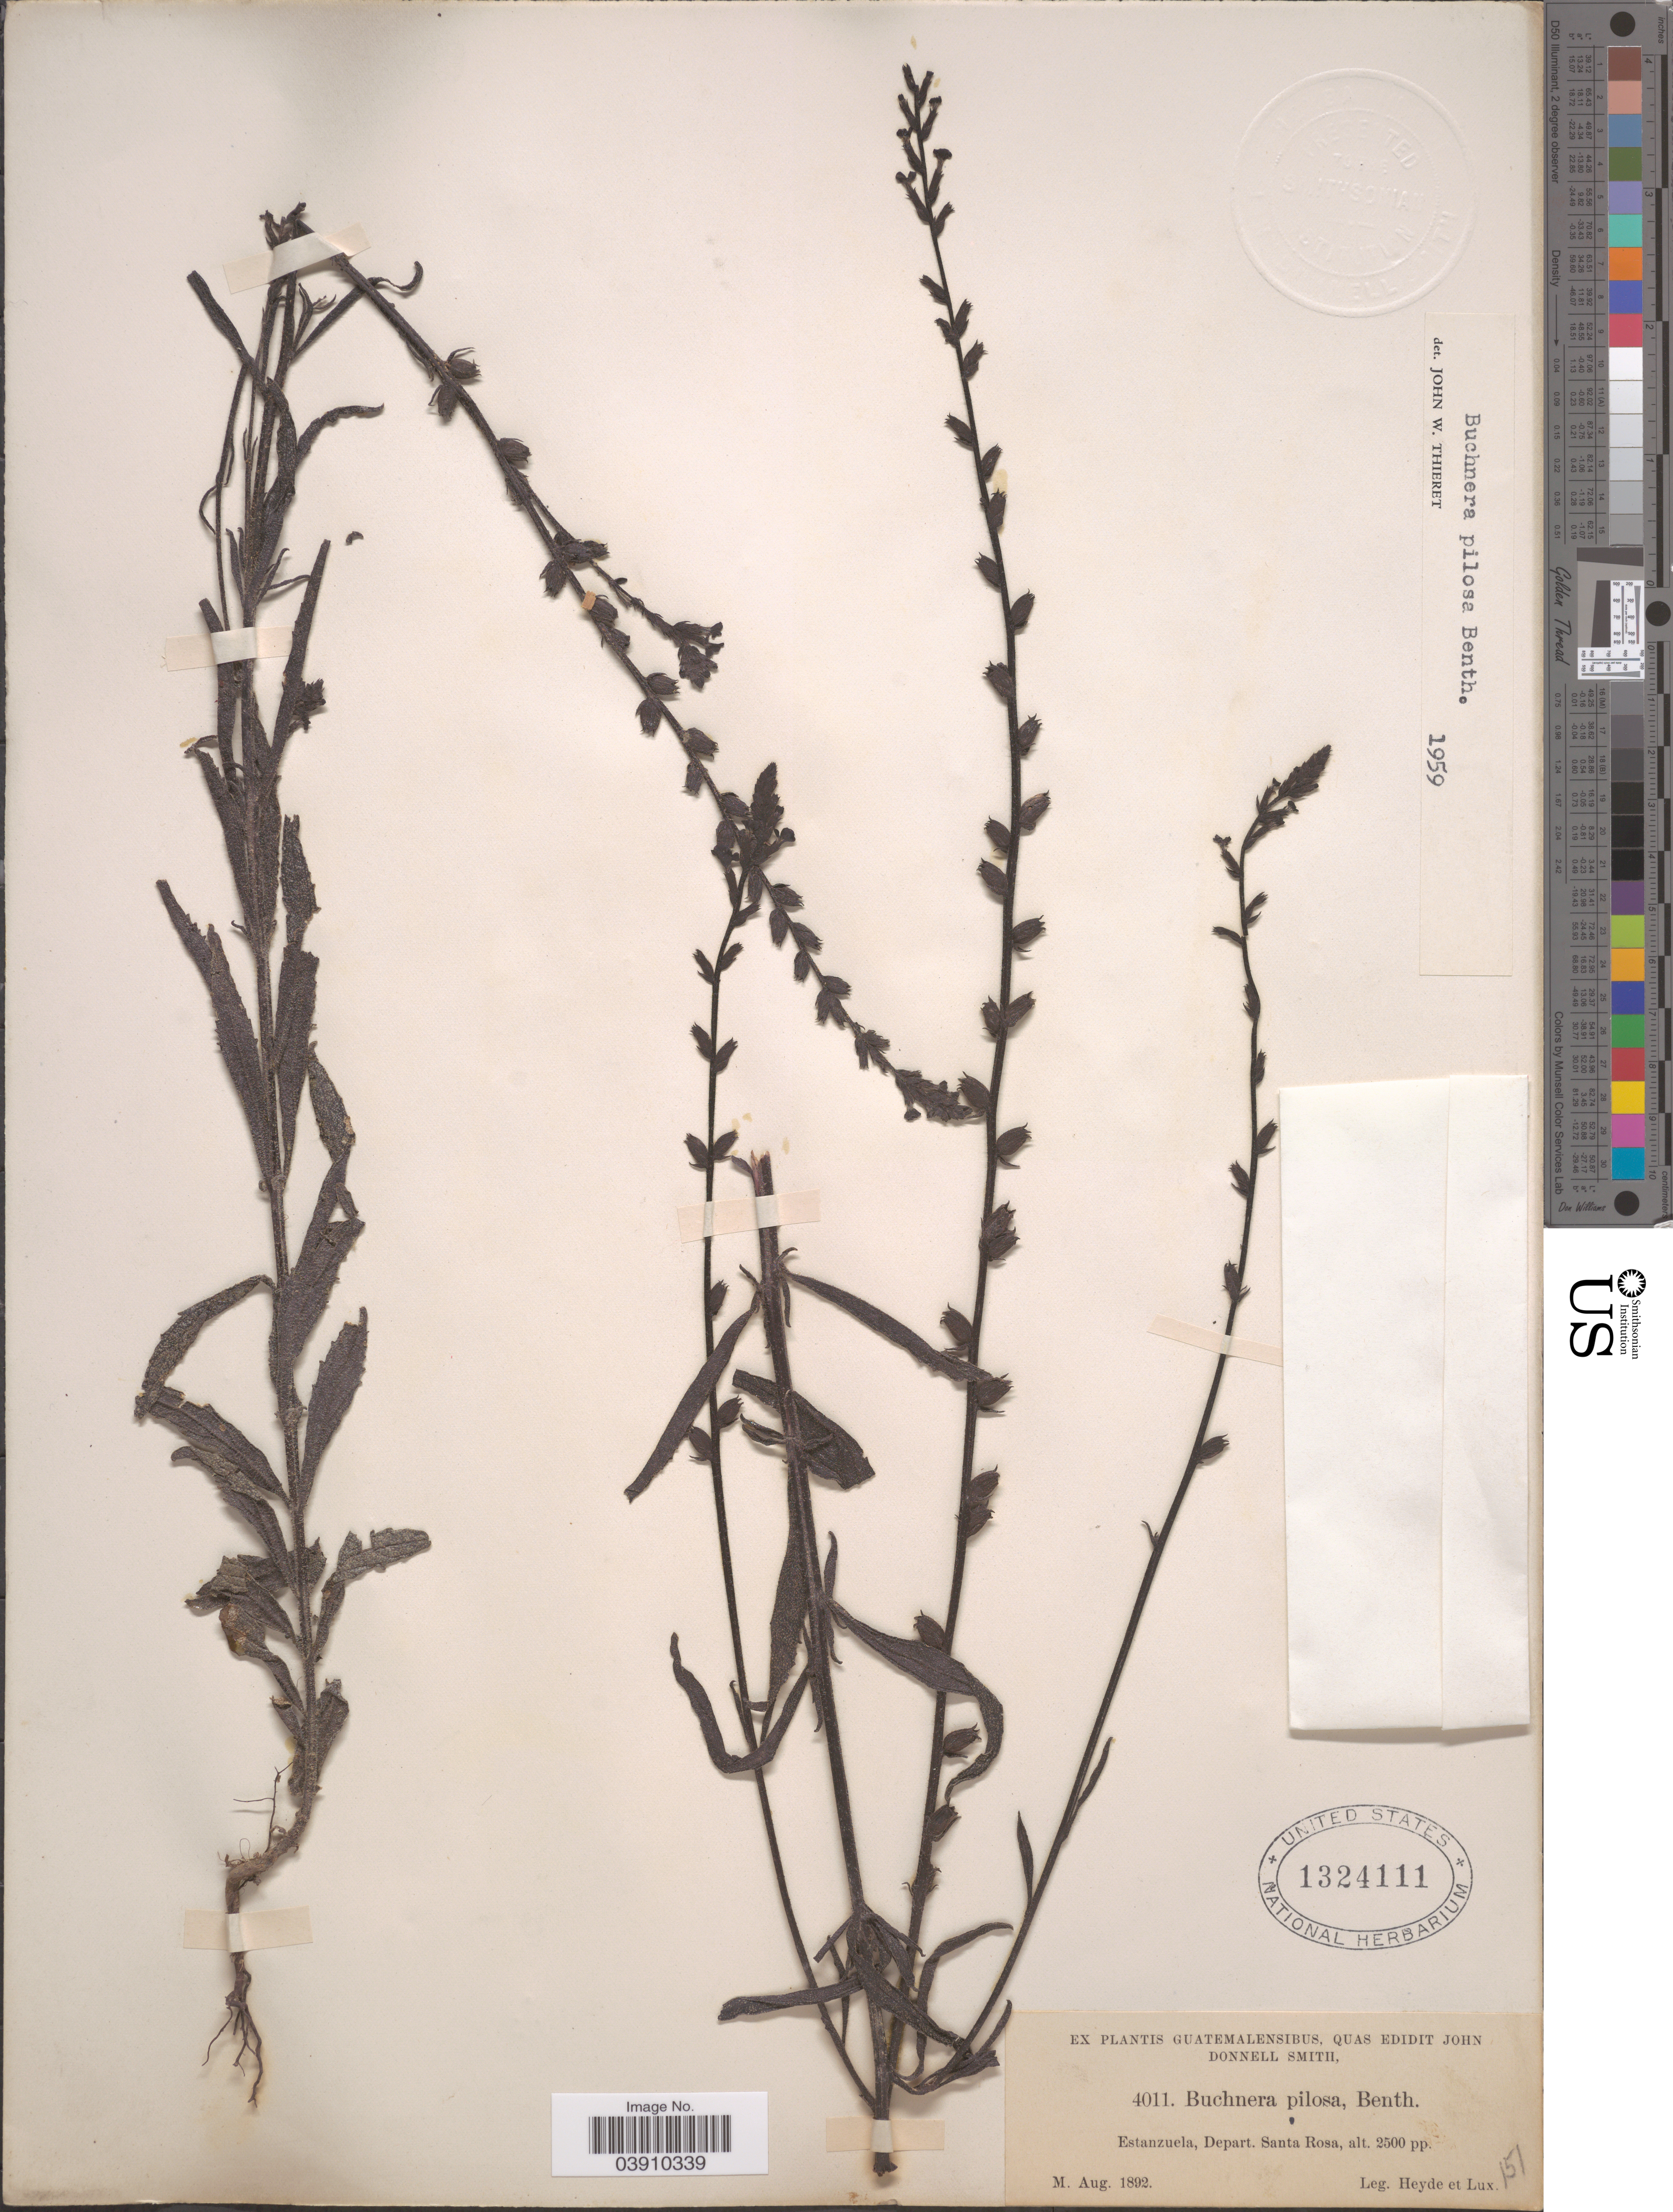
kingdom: Plantae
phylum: Tracheophyta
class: Magnoliopsida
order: Lamiales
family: Orobanchaceae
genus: Buchnera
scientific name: Buchnera pusilla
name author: Kunth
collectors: Heyde & Lux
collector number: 4011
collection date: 1892-08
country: Guatemala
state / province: Santa Rosa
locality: Estanzuela, Depart. Santa Rosa.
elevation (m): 762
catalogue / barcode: US 1324111